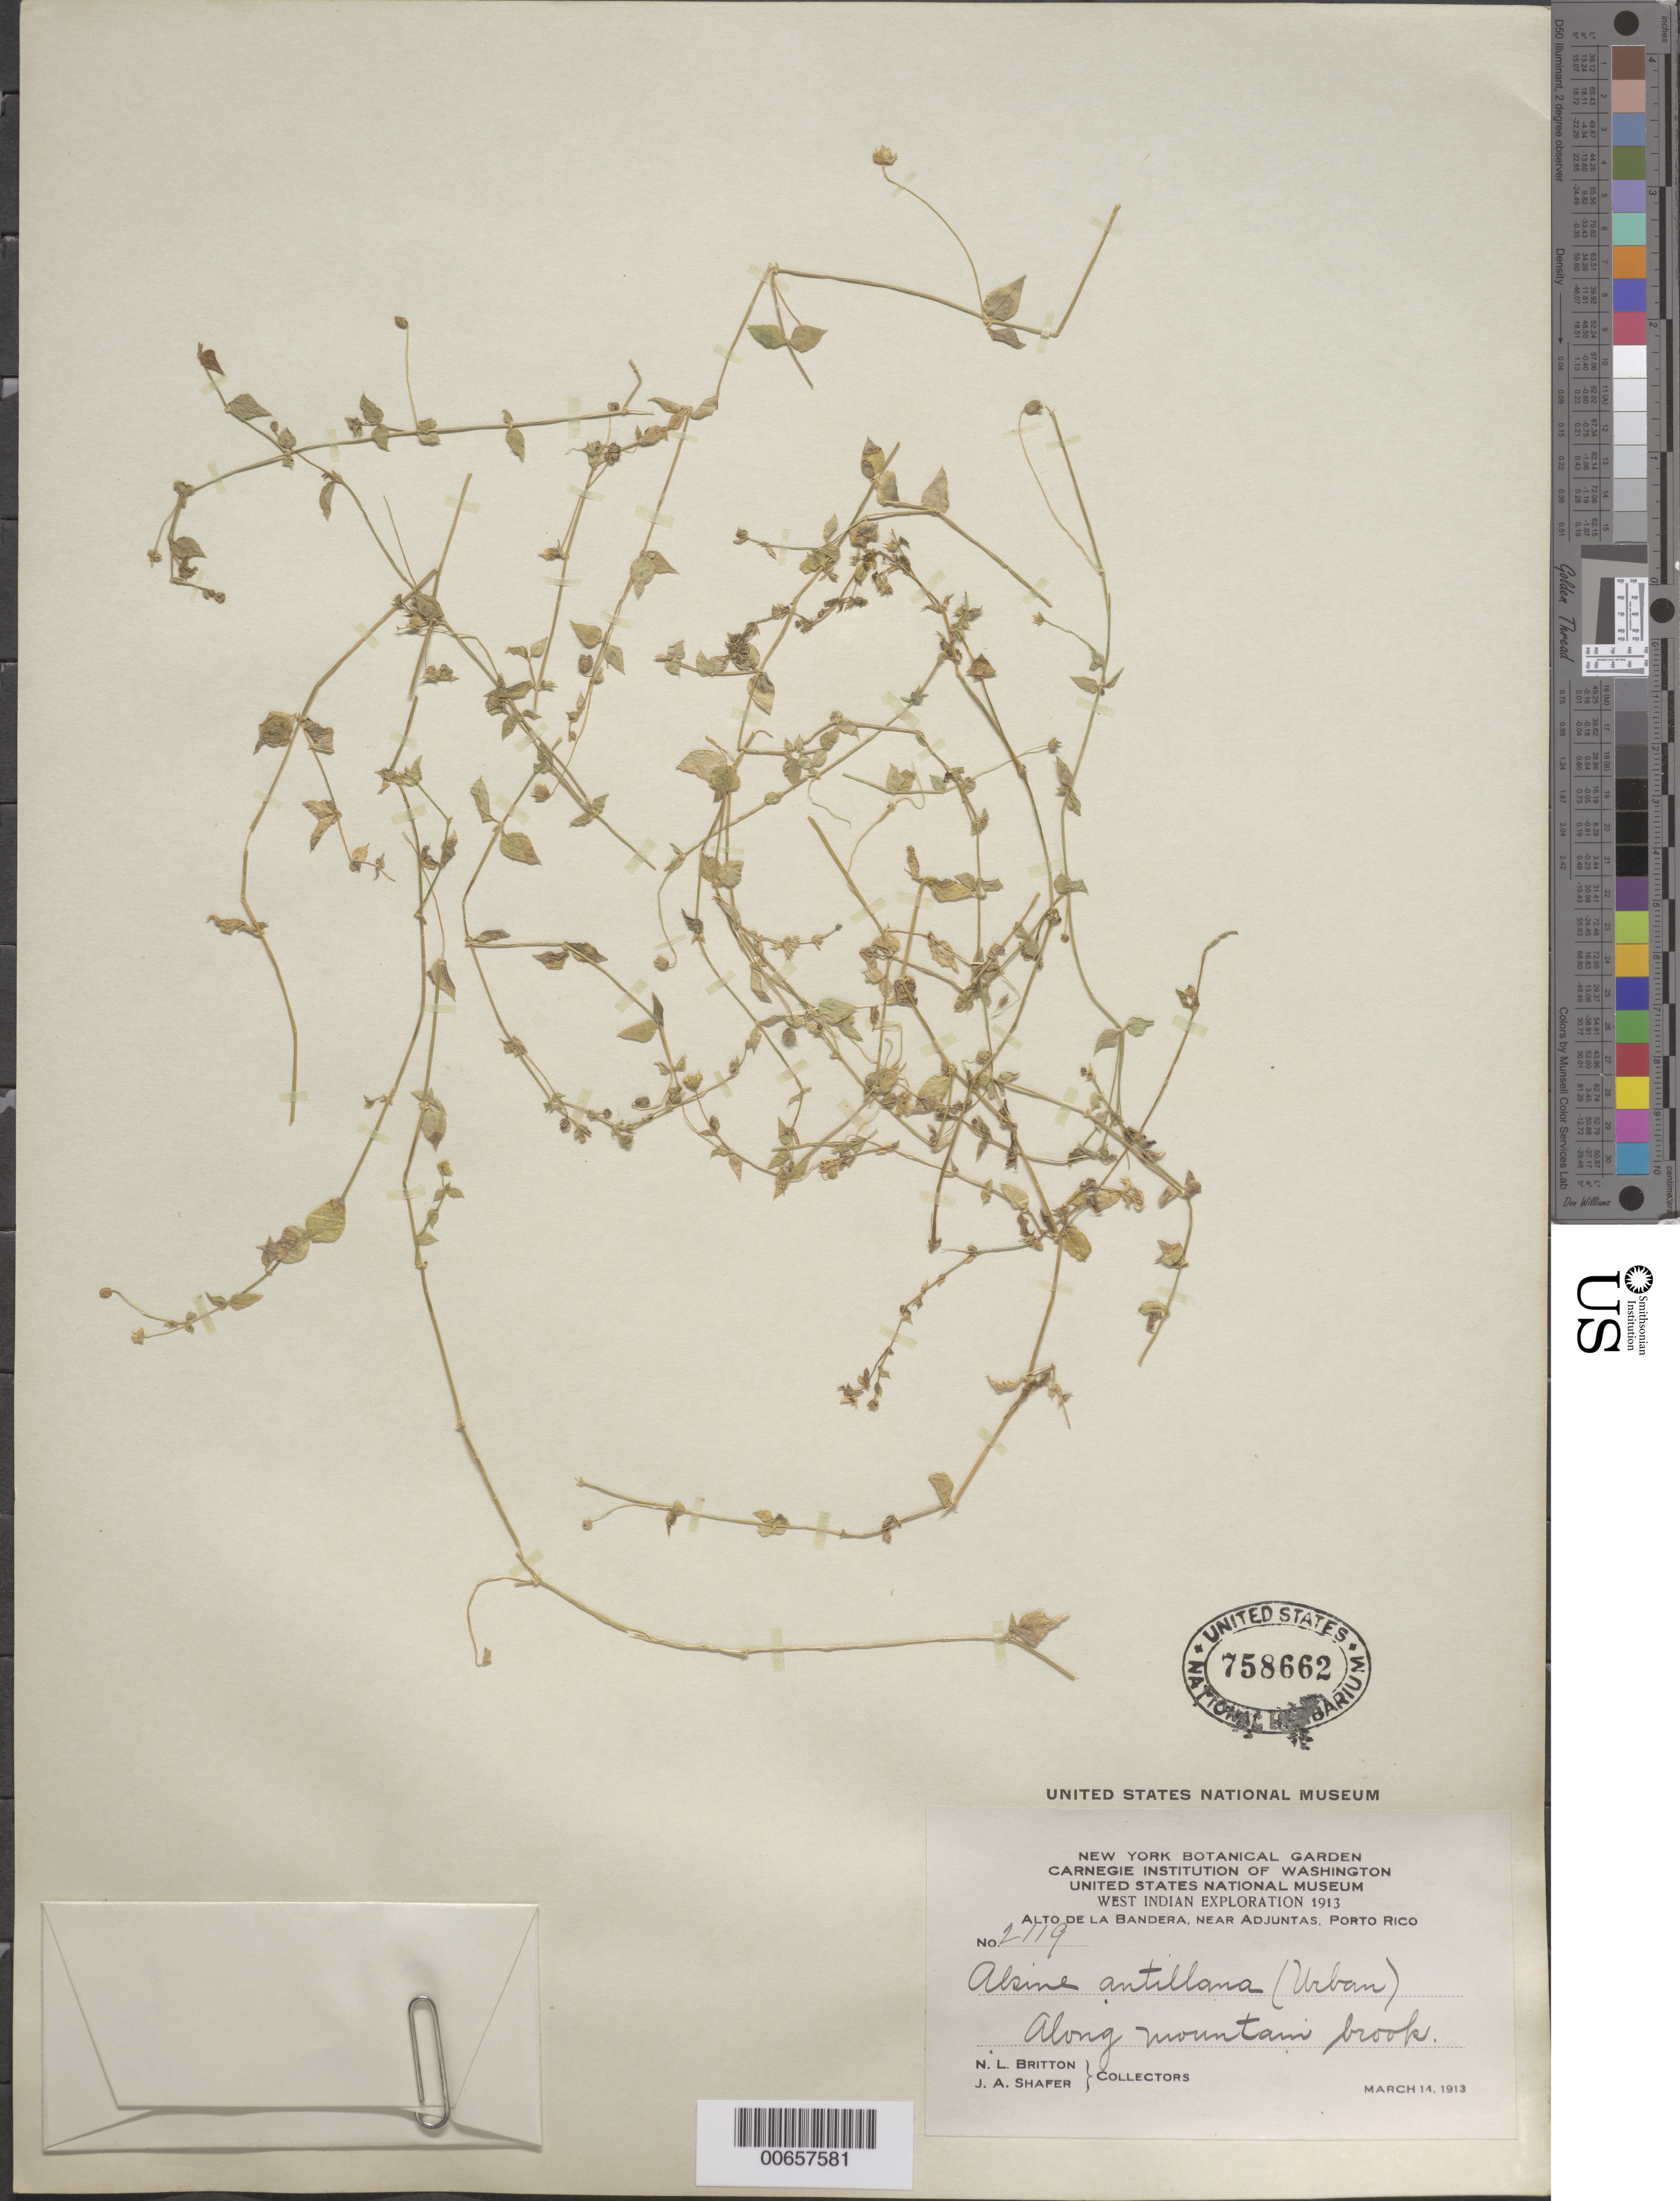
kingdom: Plantae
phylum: Tracheophyta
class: Magnoliopsida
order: Caryophyllales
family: Caryophyllaceae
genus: Alsine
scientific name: Alsine antillana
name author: Urb.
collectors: N. Britton & J. A. Shafer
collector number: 2119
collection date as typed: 14 Mar 1913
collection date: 1913-03-14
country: Puerto Rico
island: Greater Antilles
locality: Alto de la Bandera, near Adjuntas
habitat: Along mountain brook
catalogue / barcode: US 758662